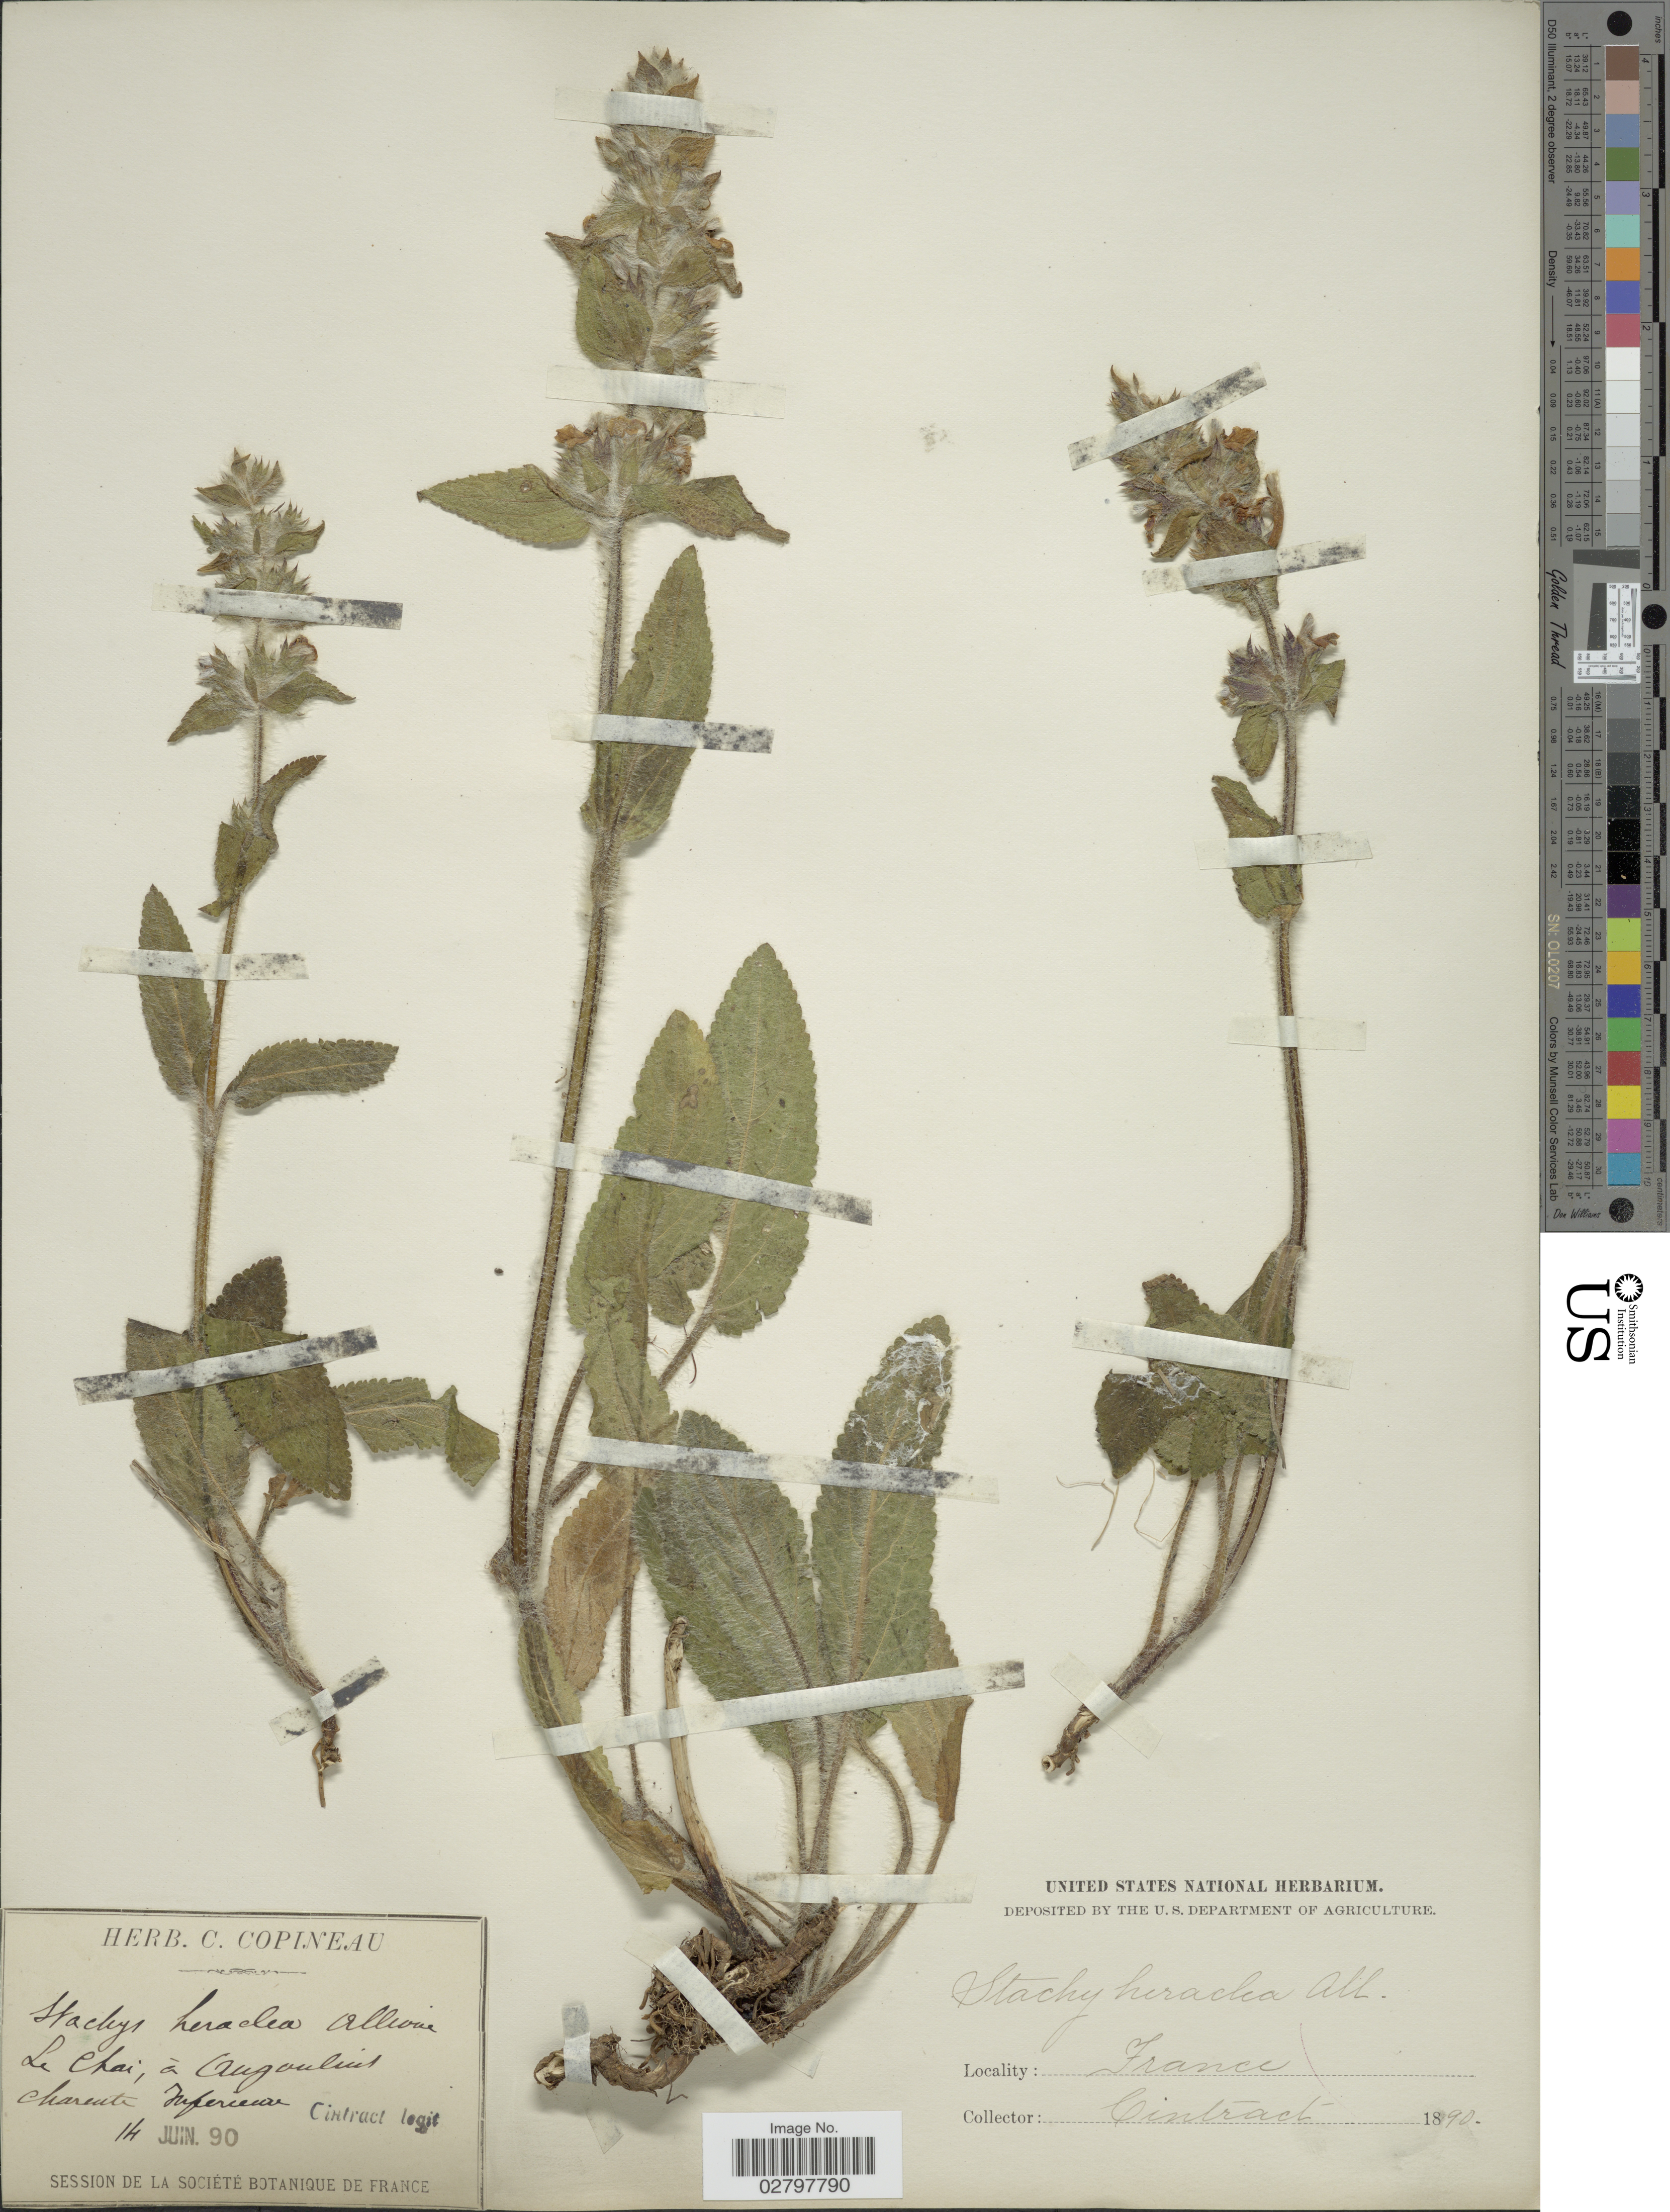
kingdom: Plantae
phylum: Tracheophyta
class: Magnoliopsida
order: Lamiales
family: Lamiaceae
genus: Stachys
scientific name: Stachys heraclea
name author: All.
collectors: Cintract, --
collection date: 1890-06-14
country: France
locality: Le Chai, à Angoulins Charente Inférieure.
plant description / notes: Corrected "Le Chai, á Augouluis charente Inferieuse" to "Le Chai, à Angoulins Charente Inférieure."